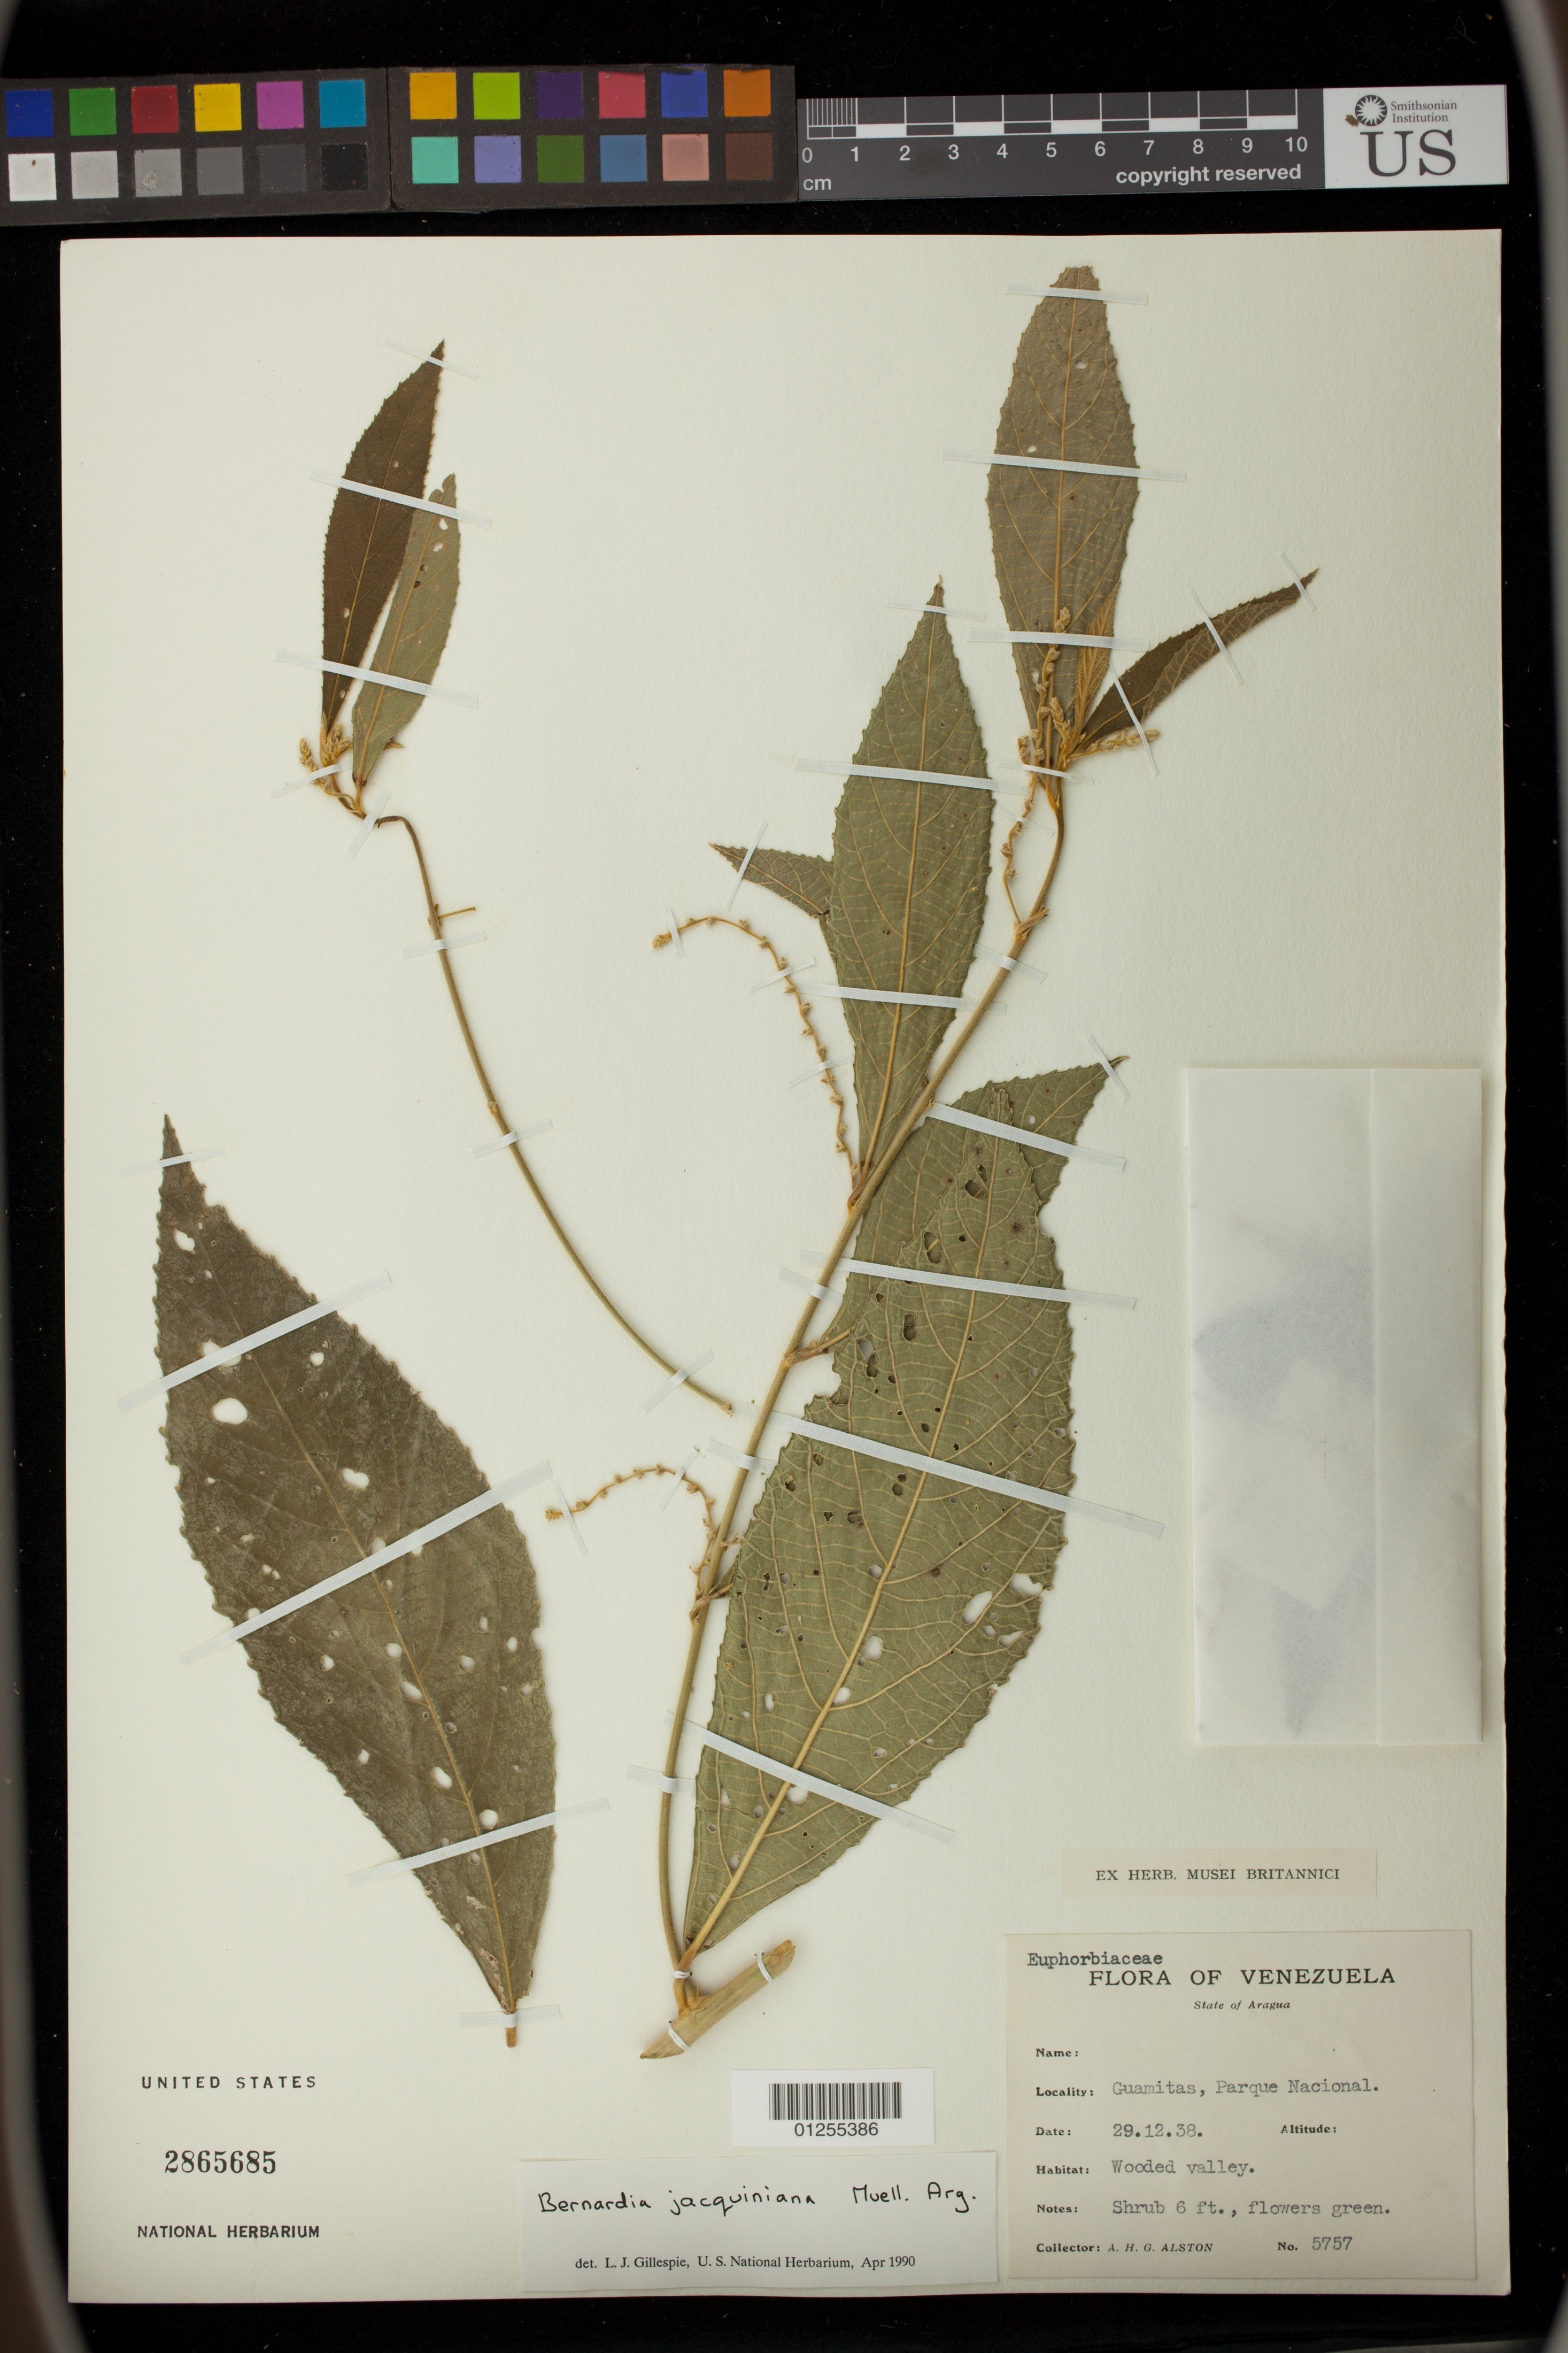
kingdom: Plantae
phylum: Tracheophyta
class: Magnoliopsida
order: Malpighiales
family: Euphorbiaceae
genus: Bernardia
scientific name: Bernardia jacquiniana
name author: Müll. Arg.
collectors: A. H. Alston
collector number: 5757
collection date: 1938-12-29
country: Venezuela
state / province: Aragua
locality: Guamitas, Parque Nacional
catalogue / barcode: US 2865685